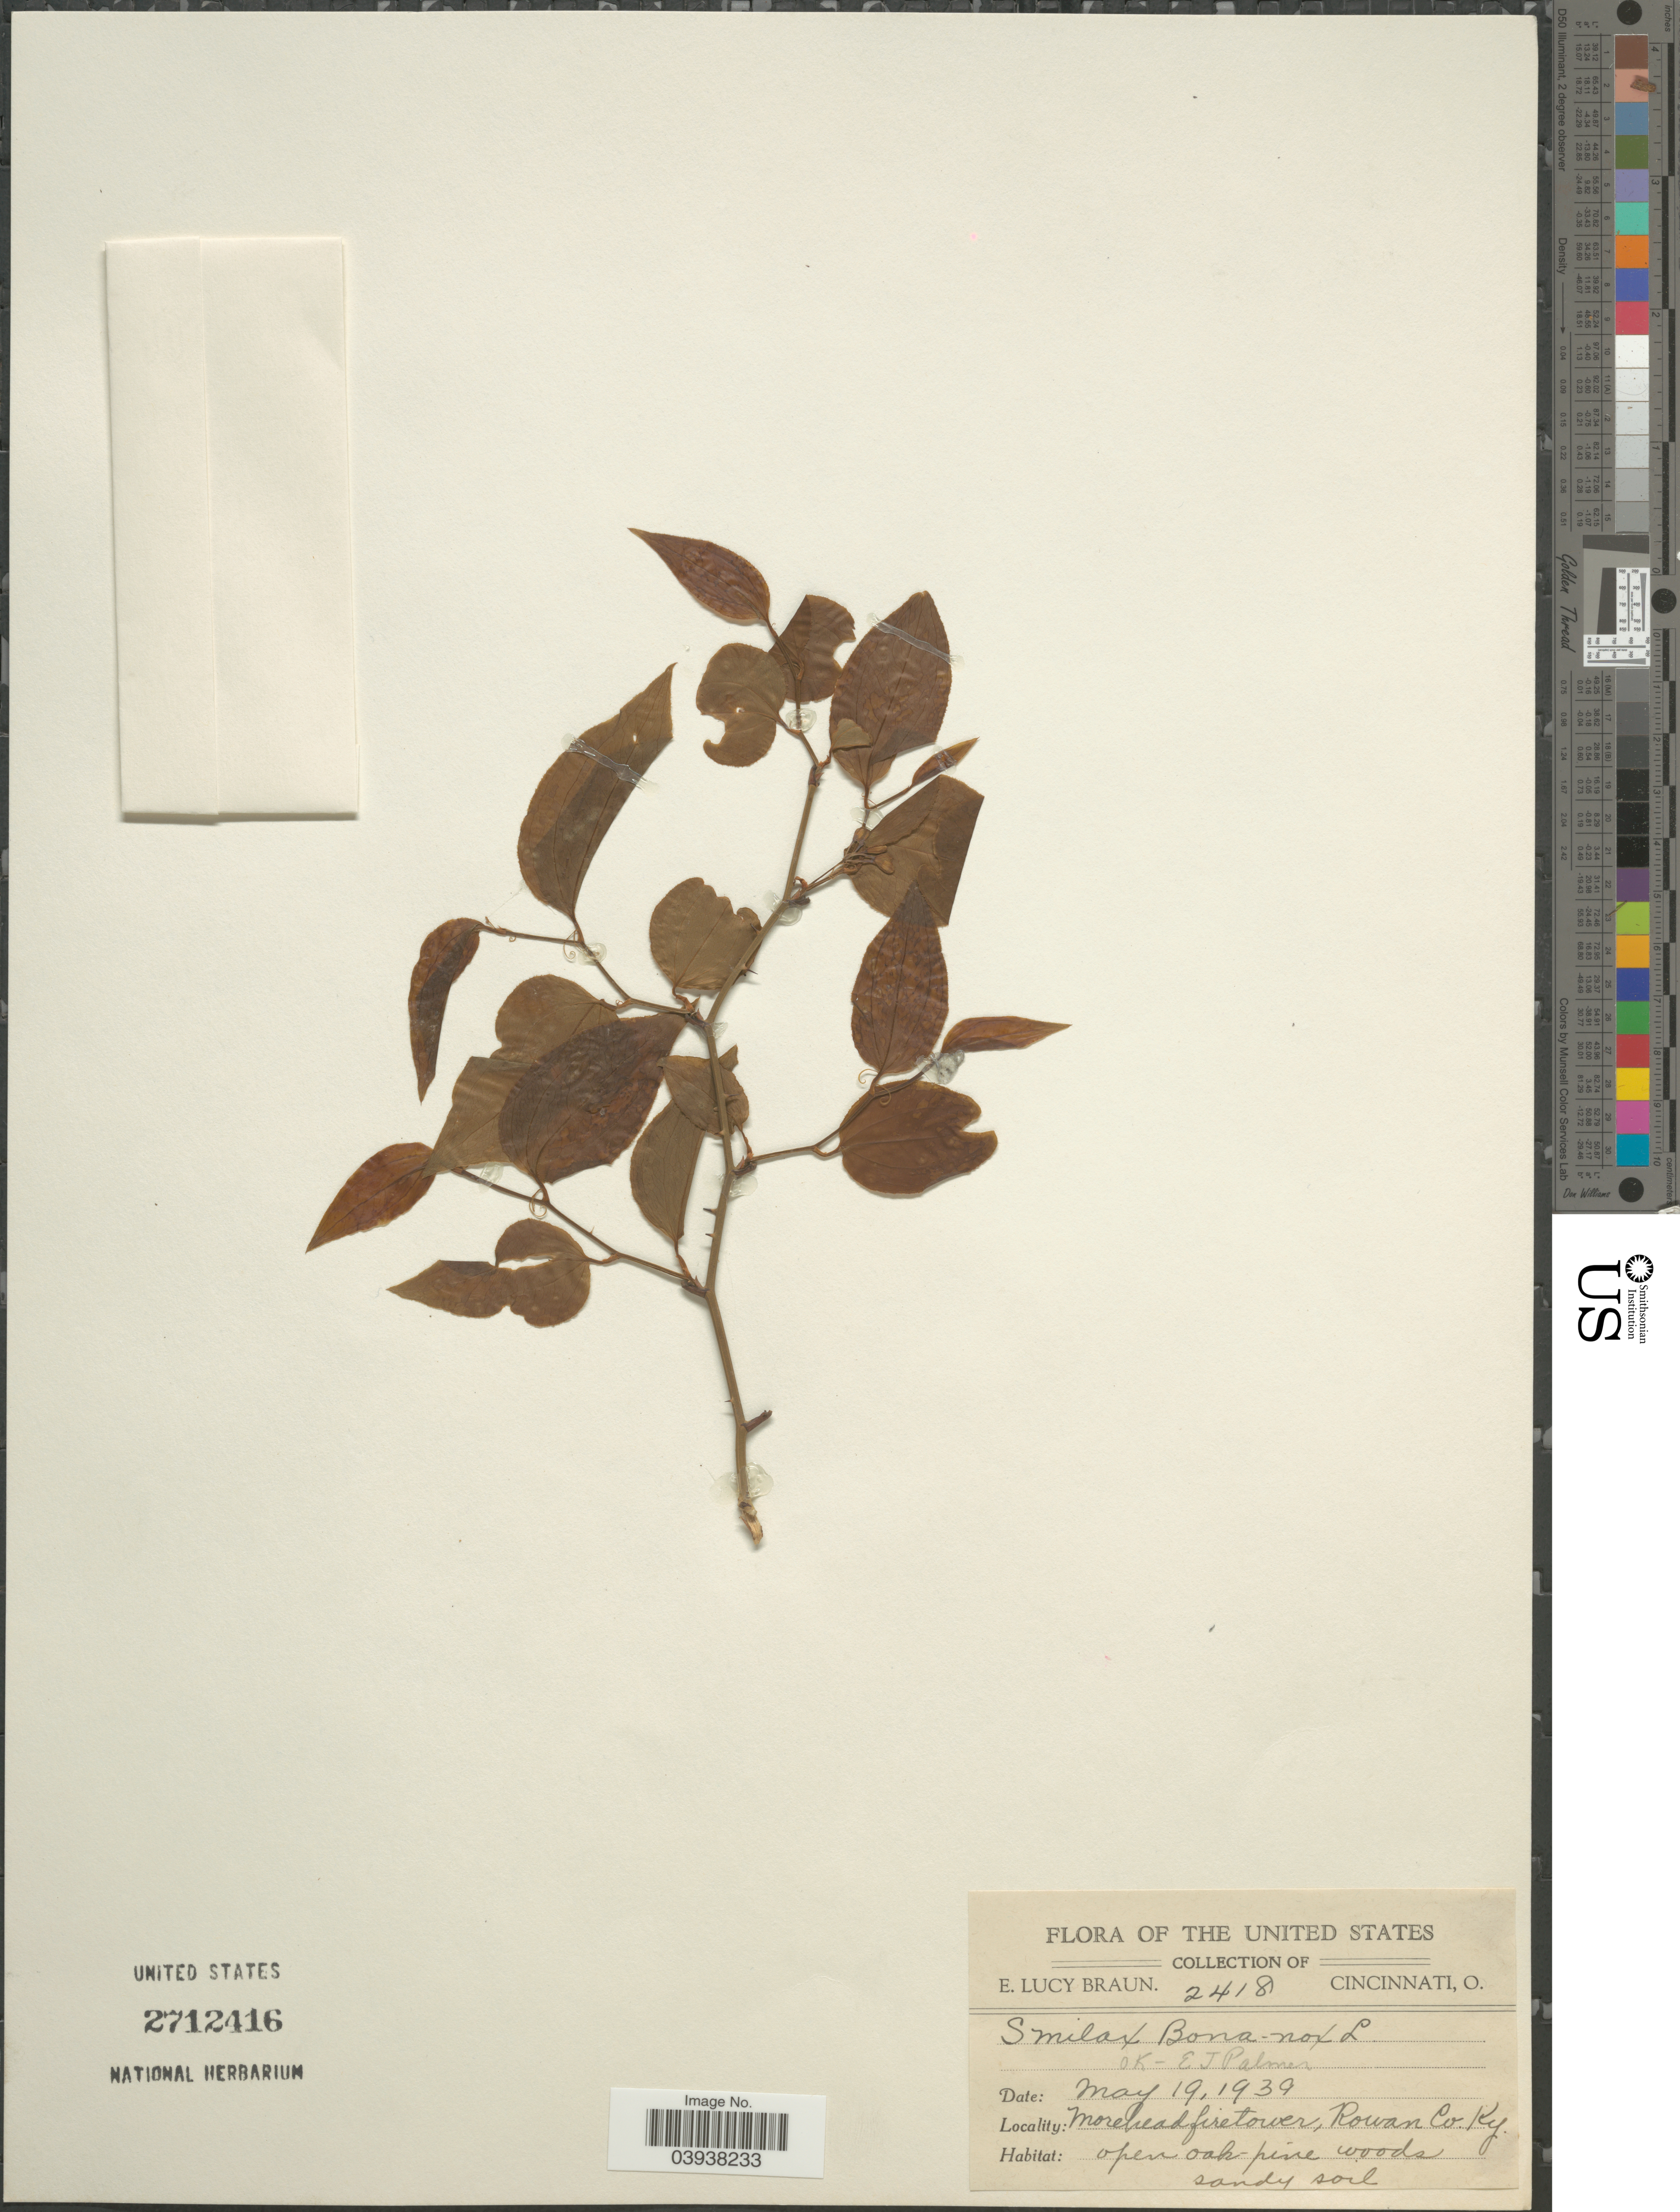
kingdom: Plantae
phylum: Tracheophyta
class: Liliopsida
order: Liliales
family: Smilacaceae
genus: Smilax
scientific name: Smilax bona-nox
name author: L.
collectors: E. L. Braun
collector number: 2418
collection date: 1939-05-19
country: United States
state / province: Kentucky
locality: Moreheadfiretower, Rowan Co.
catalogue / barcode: US 2712416